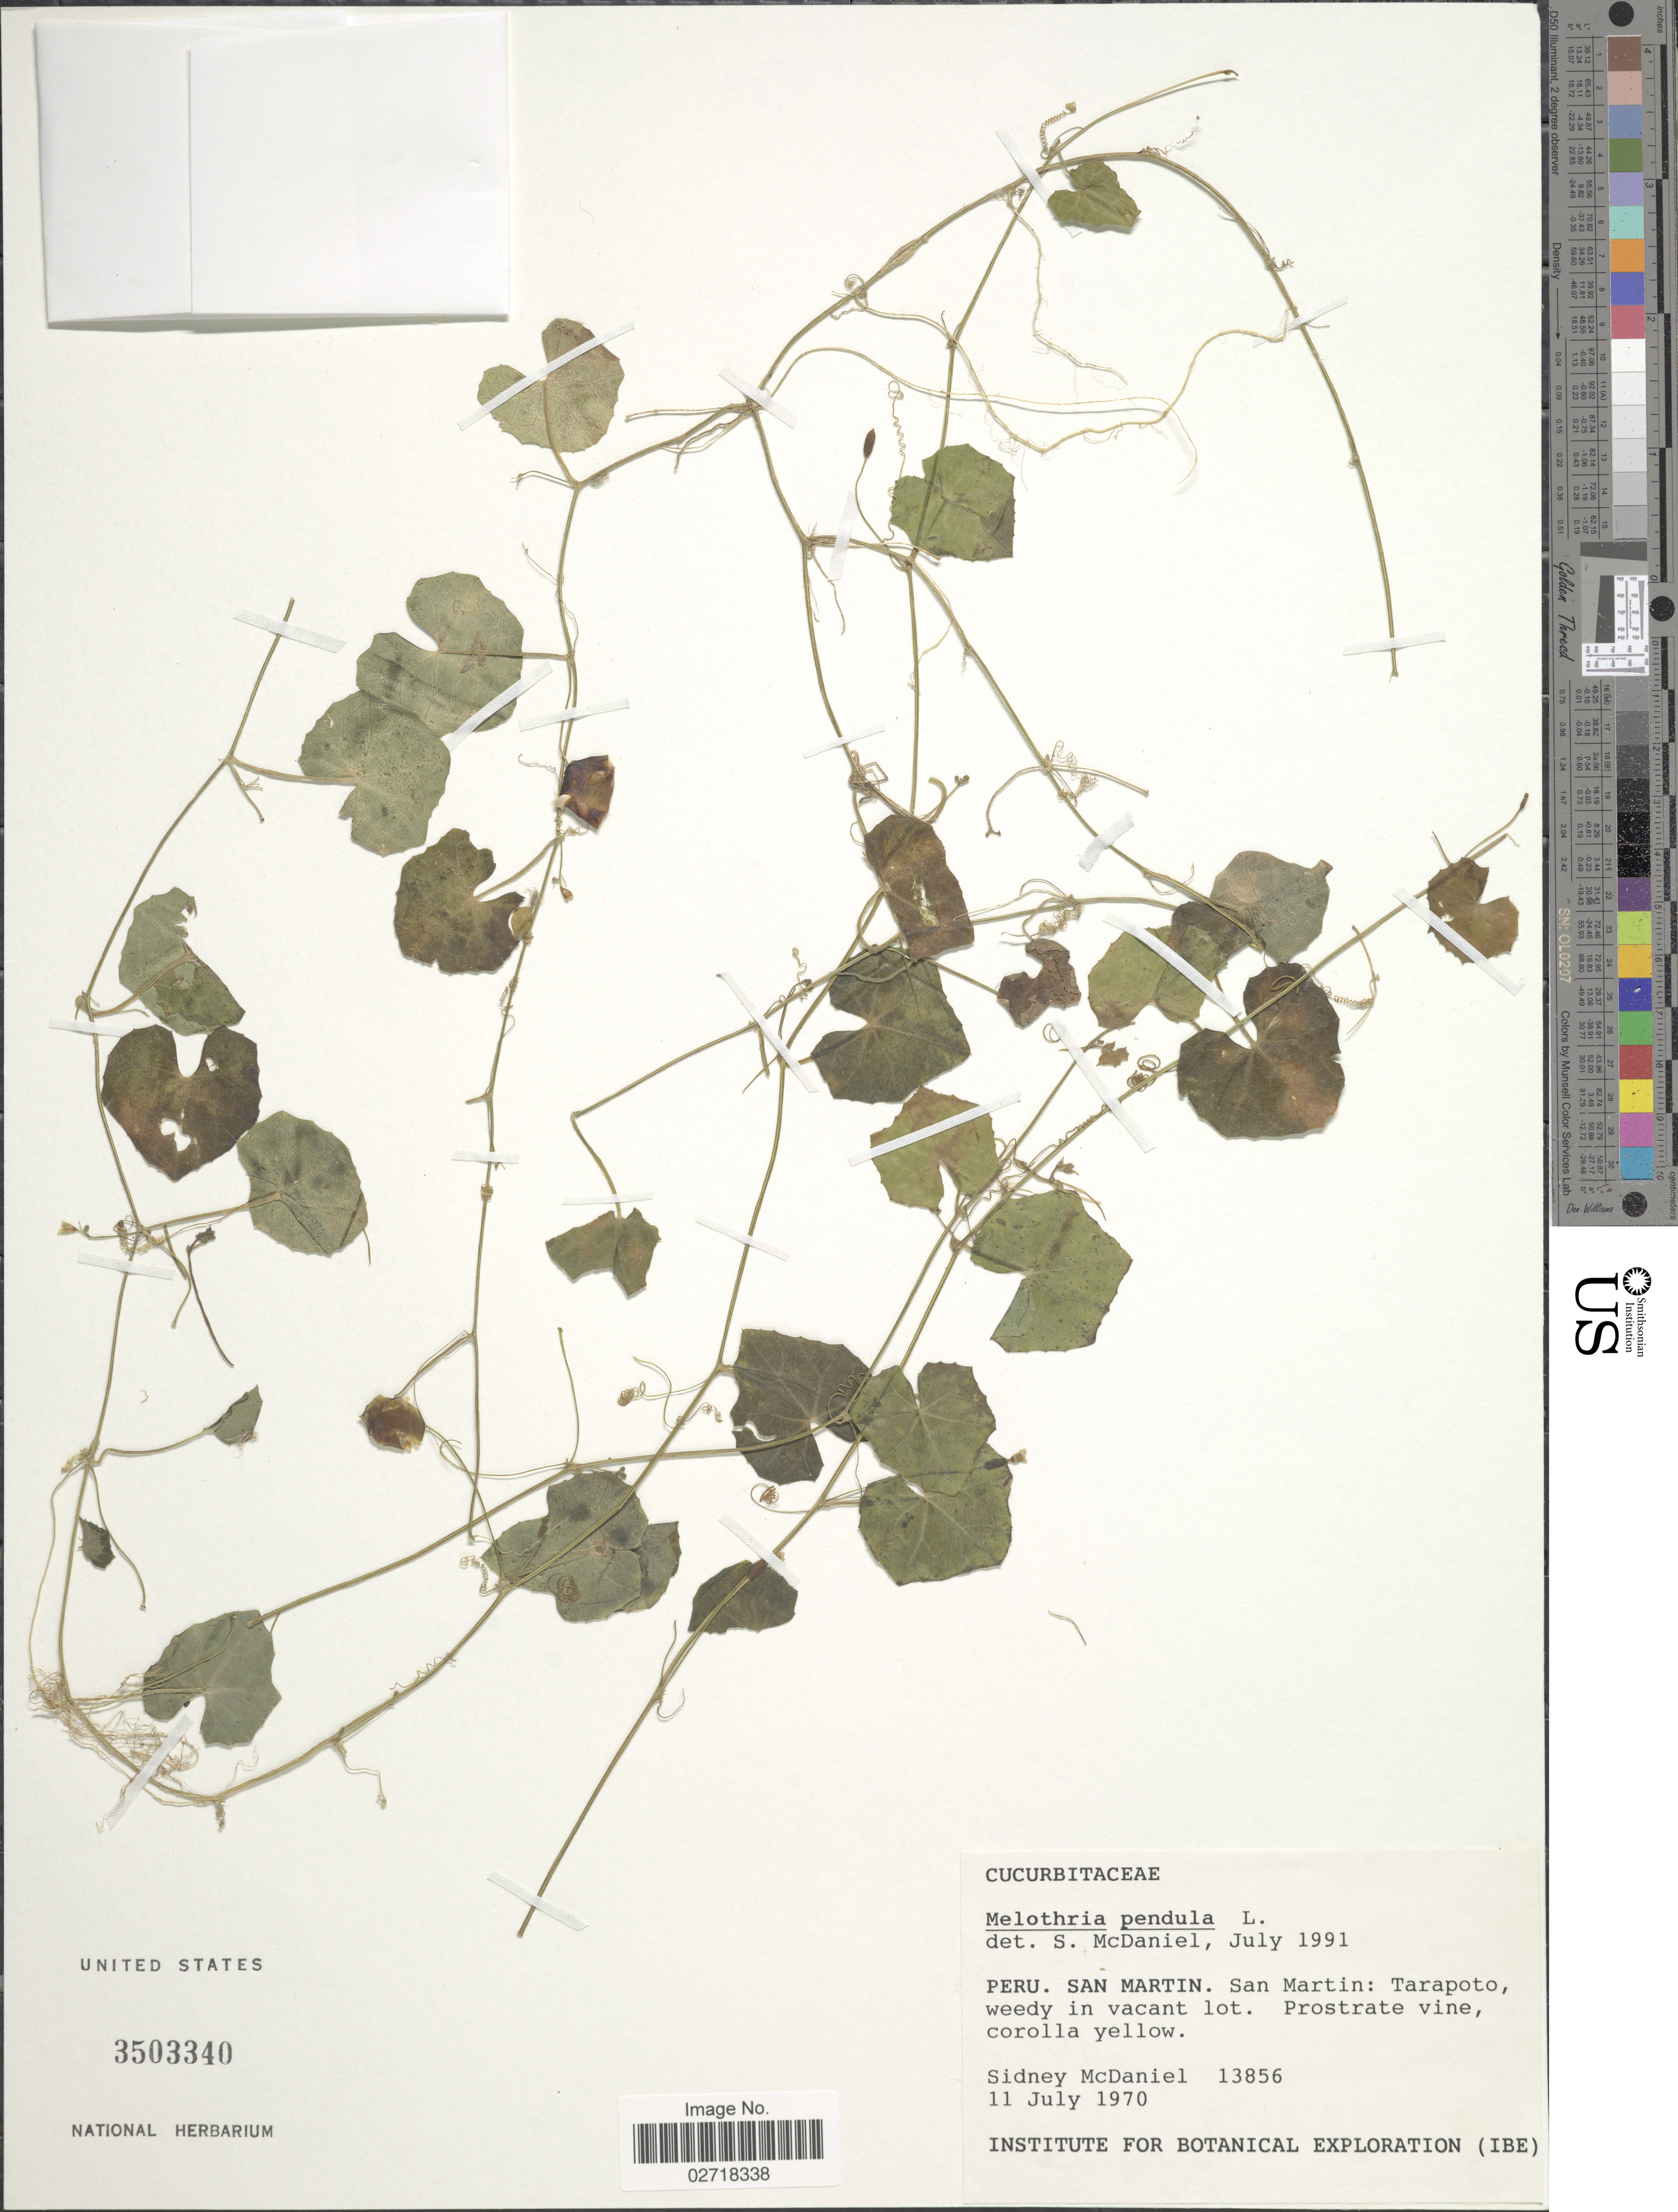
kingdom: Plantae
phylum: Tracheophyta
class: Magnoliopsida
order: Cucurbitales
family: Cucurbitaceae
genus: Melothria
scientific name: Melothria pendula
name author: L.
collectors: S. McDaniel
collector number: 13856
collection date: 1970-07-11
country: Peru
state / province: San Martín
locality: San Martin: Tarapoto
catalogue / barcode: US 3503340